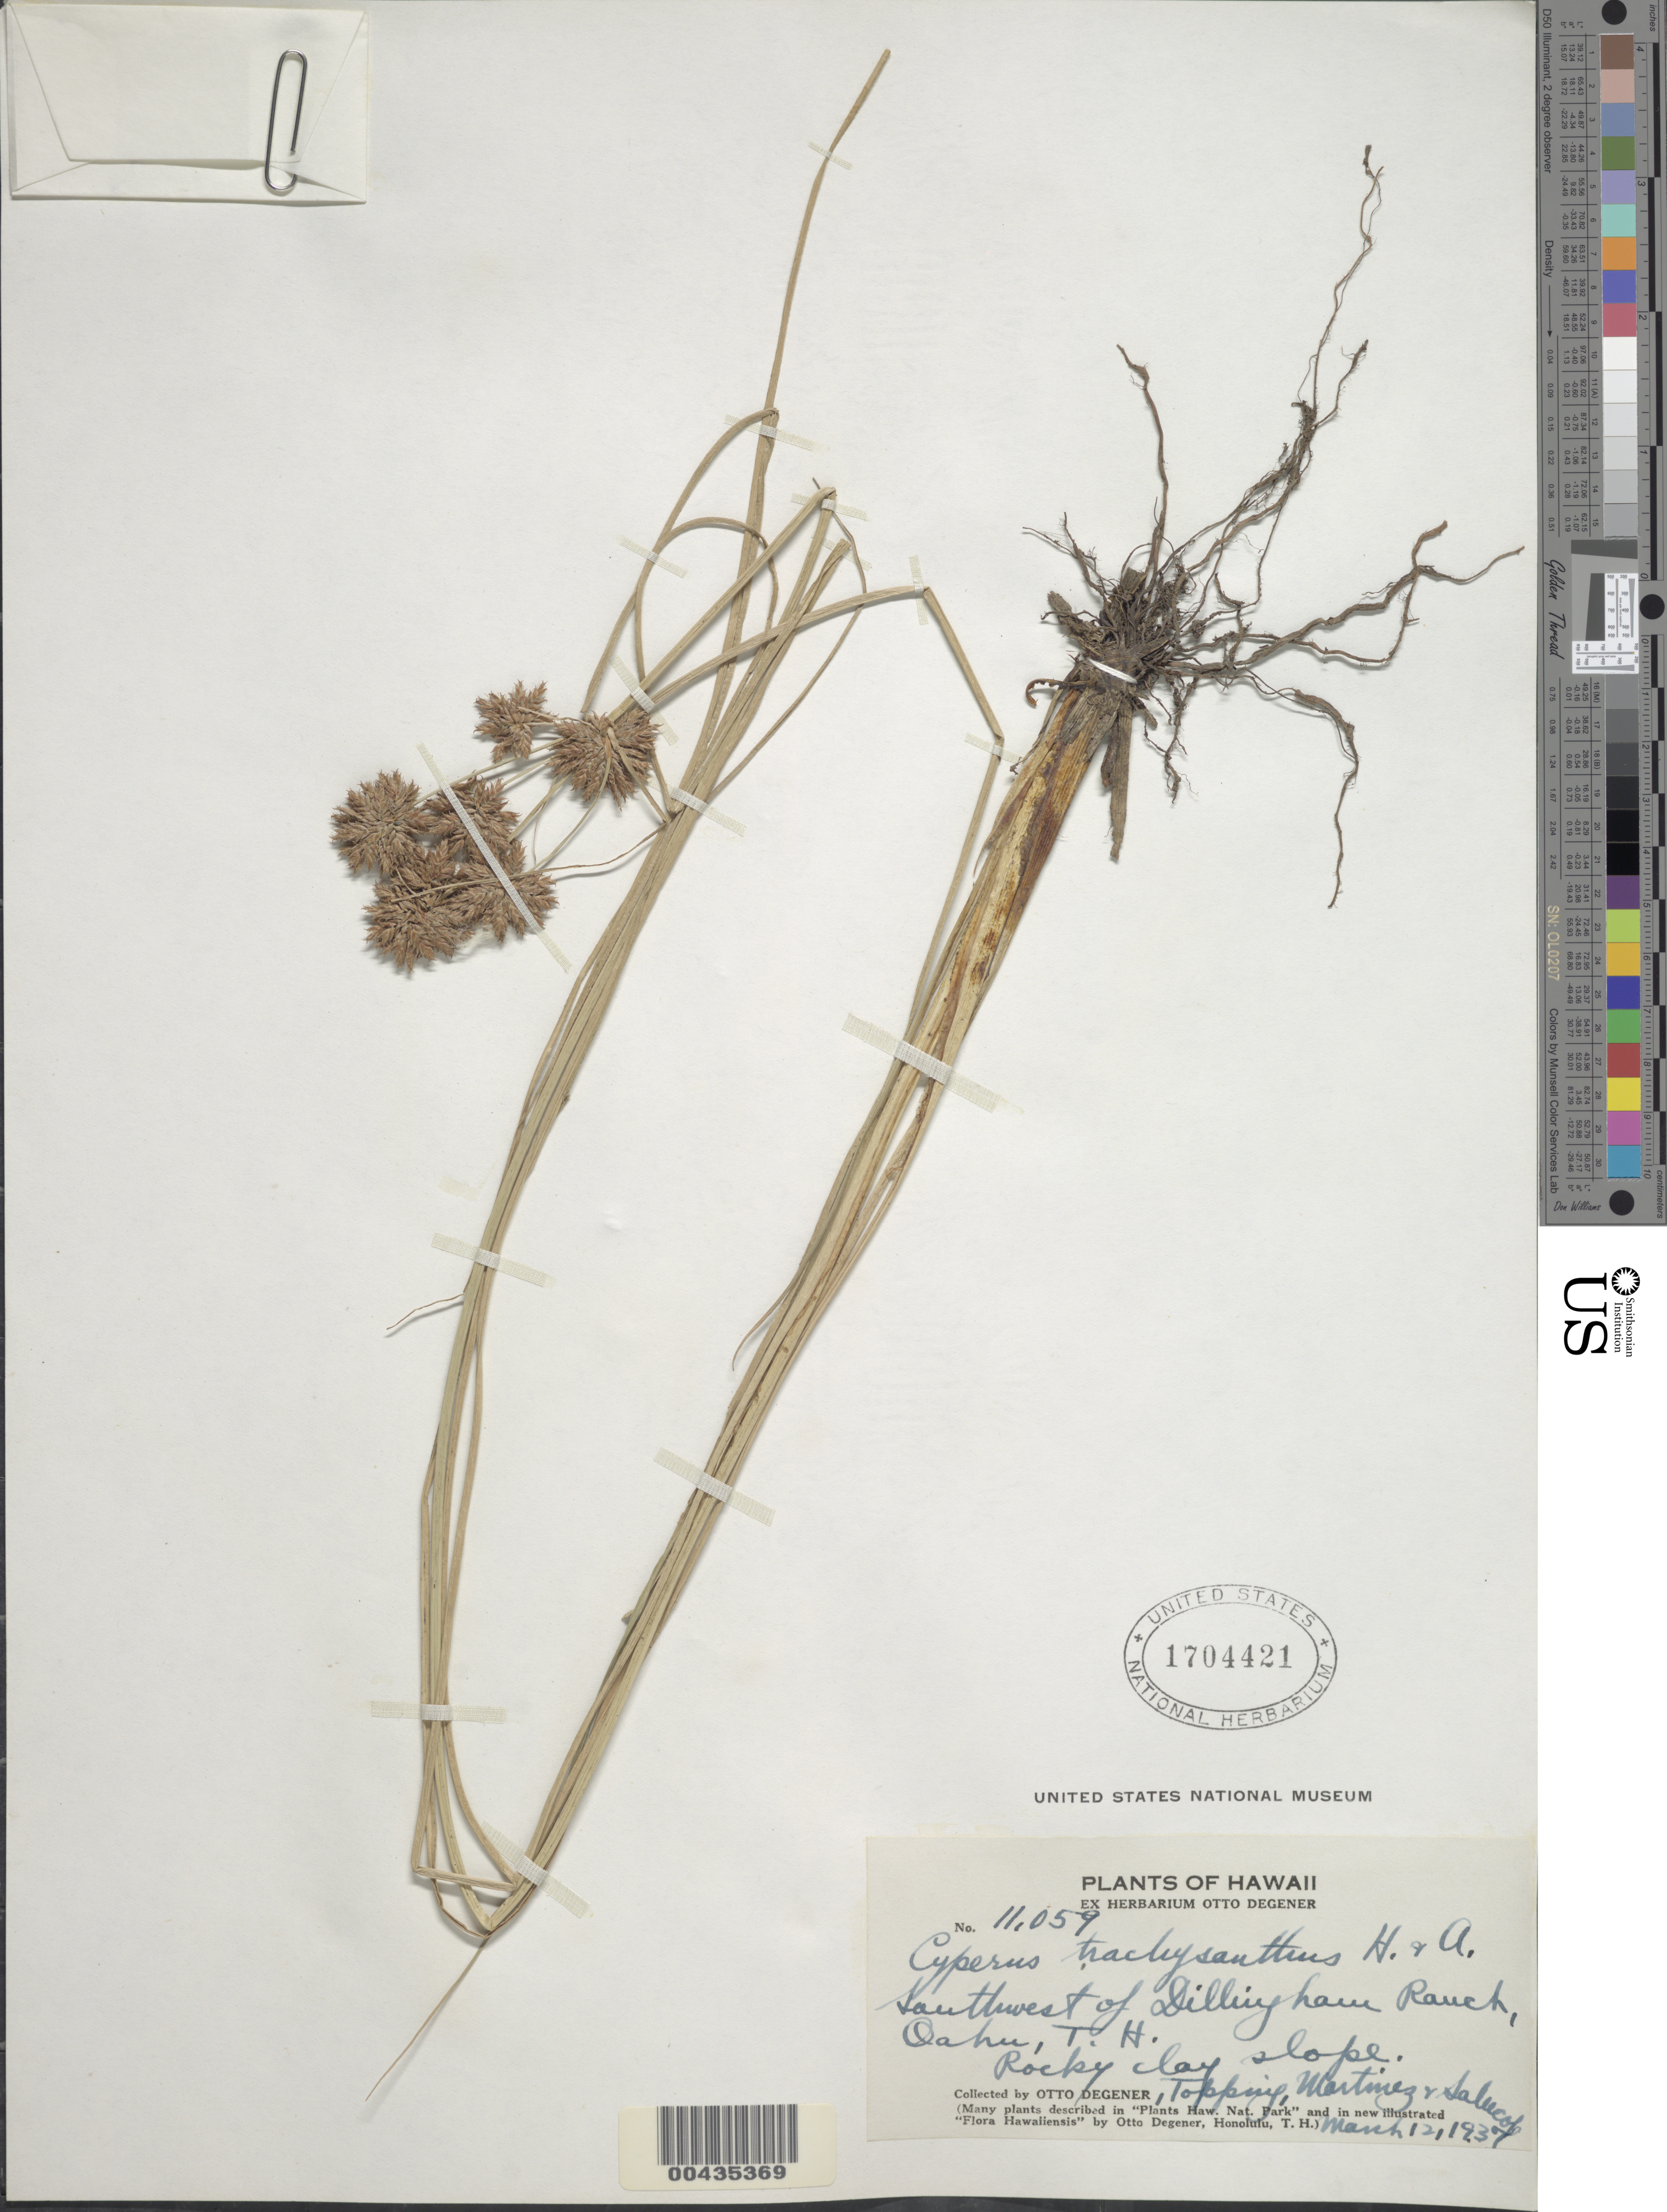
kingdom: Plantae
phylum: Tracheophyta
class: Liliopsida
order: Poales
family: Cyperaceae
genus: Cyperus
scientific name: Cyperus trachysanthos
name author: Hook. & Arn.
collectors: O. Degener, D. L. Topping, -- Martinez & -- Salucop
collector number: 11059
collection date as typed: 12 Mar 1937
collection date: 1937-03-12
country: United States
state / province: Hawaii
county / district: Honolulu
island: Oahu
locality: SW of Dillingham Ranch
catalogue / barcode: US 1704421